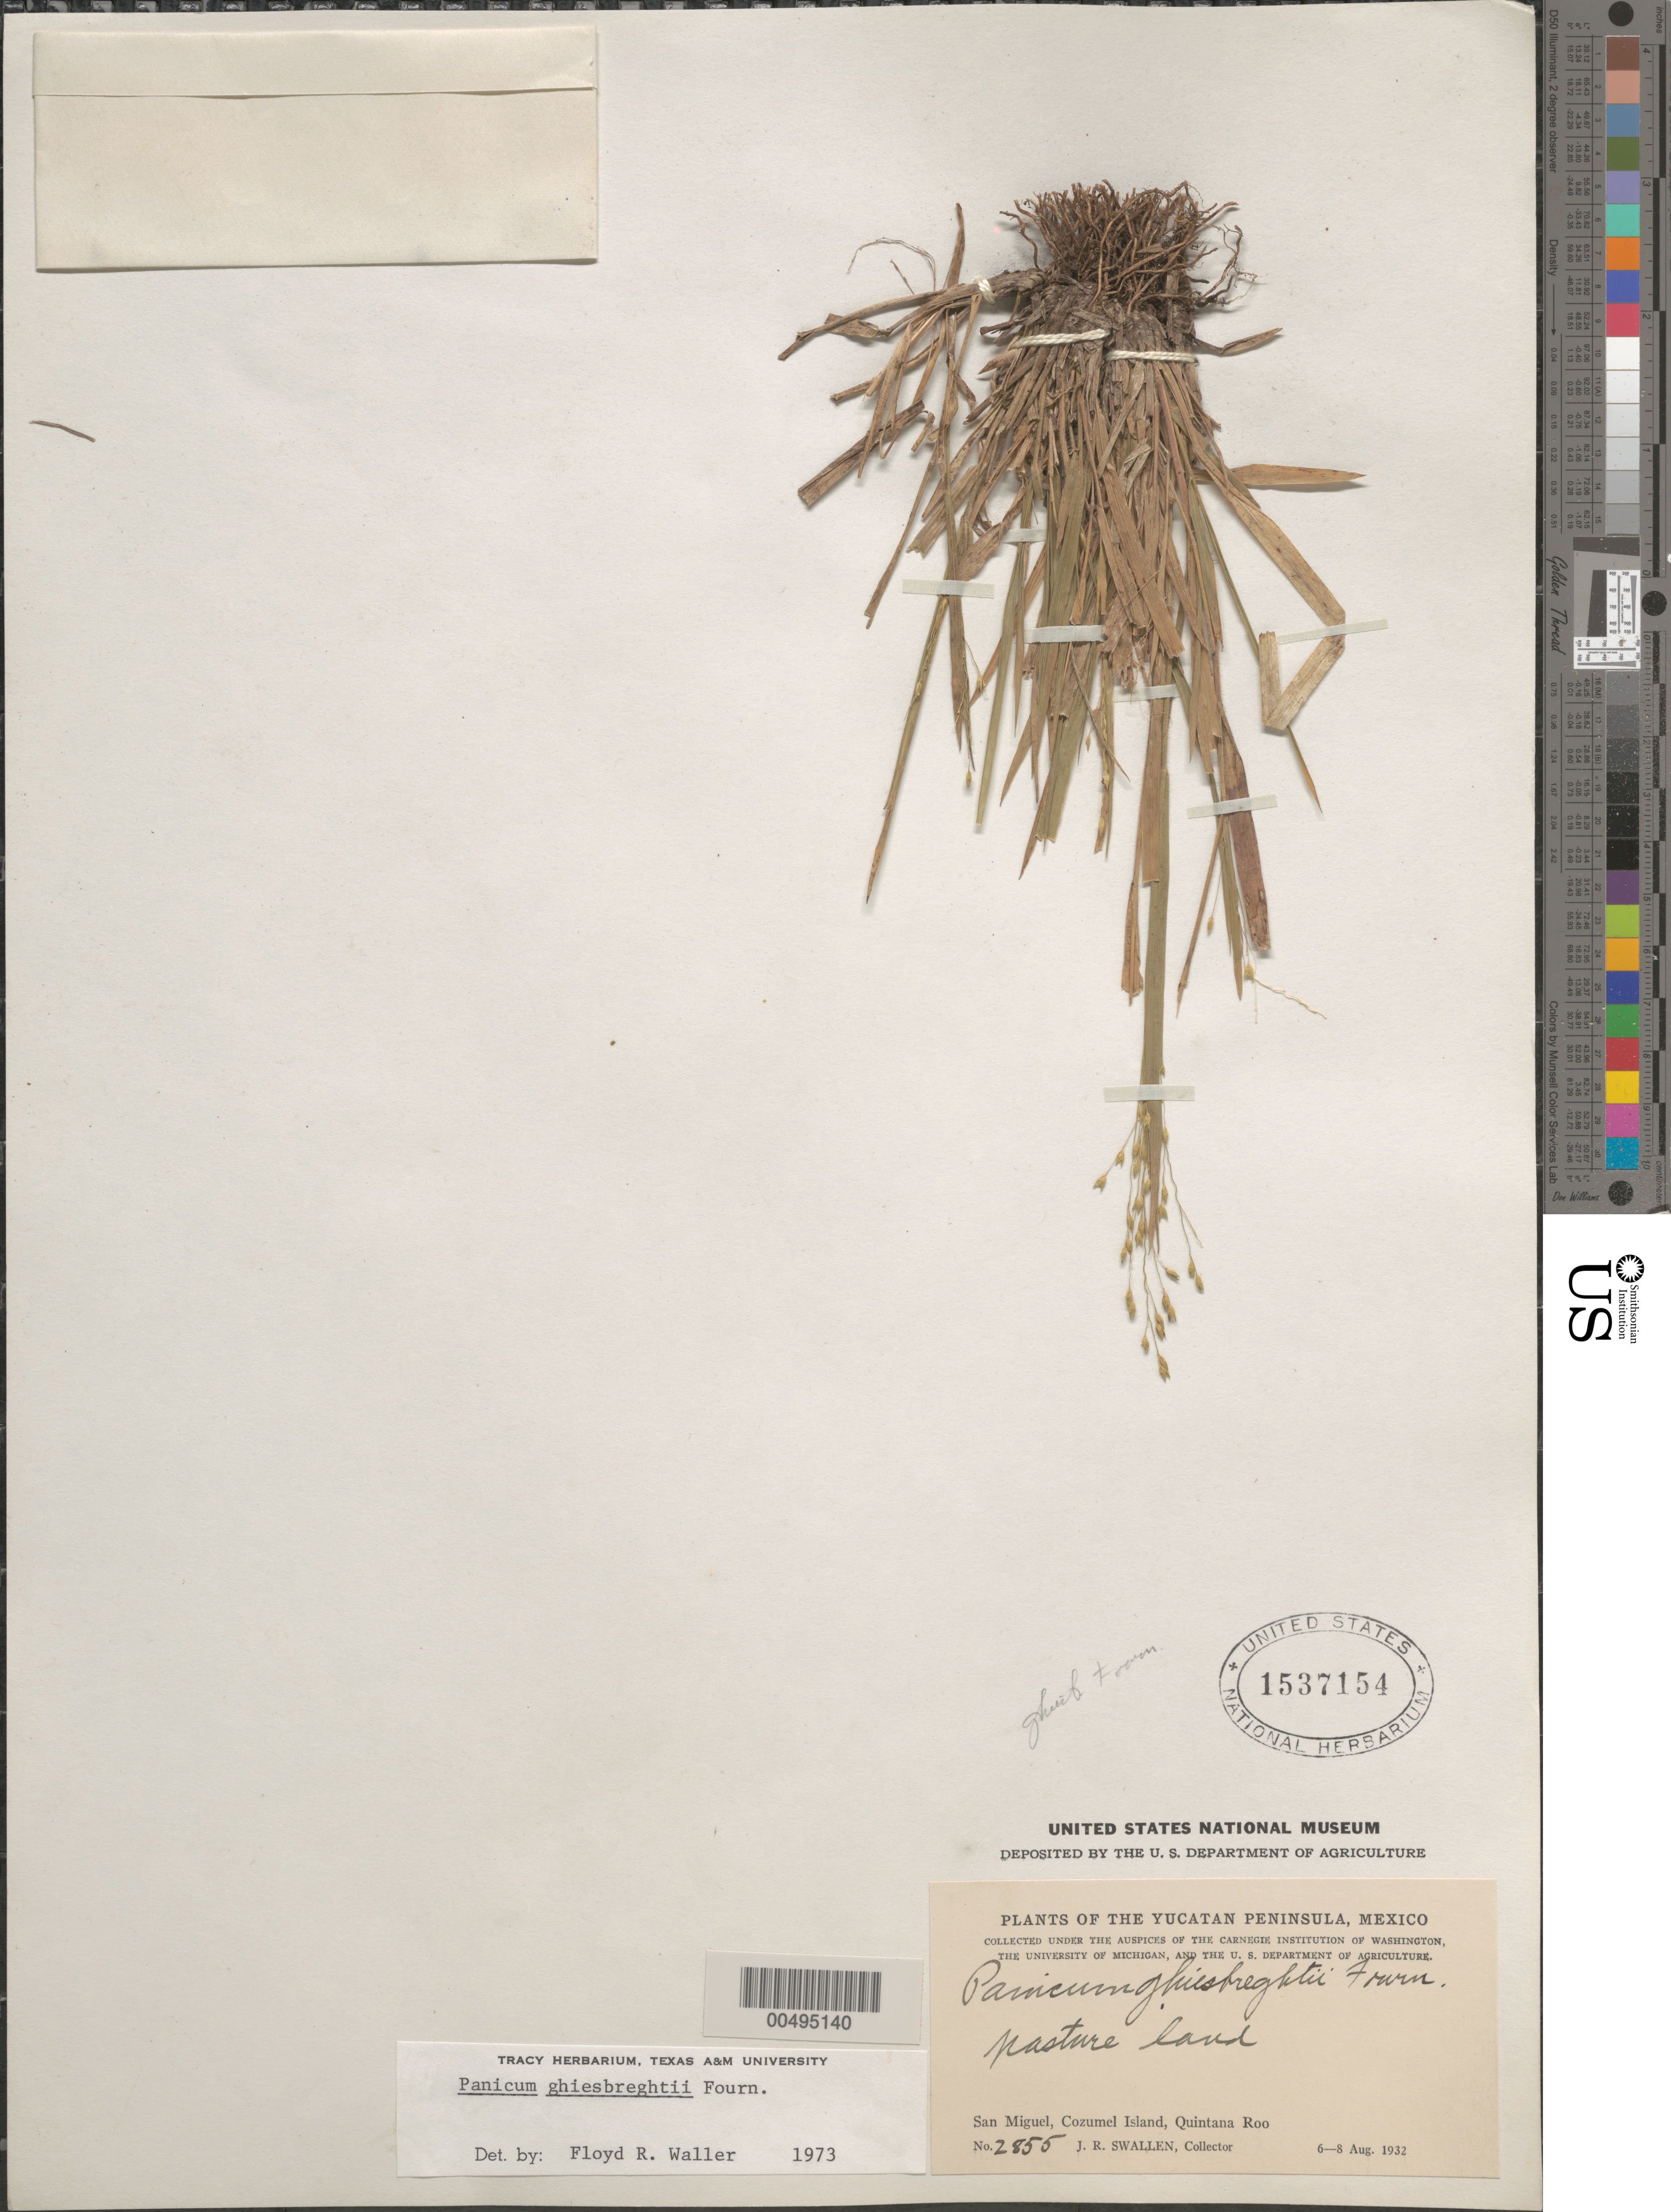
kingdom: Plantae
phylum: Tracheophyta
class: Liliopsida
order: Poales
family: Poaceae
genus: Panicum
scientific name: Panicum ghiesbreghtii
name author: E. Fourn.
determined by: Waller, F. R.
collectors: J. R. Swallen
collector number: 2855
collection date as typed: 6 Aug 1932 to 8 Aug 1932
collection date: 1932-08-06/1932-08-08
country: Mexico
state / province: Quintana Roo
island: Cozumel Island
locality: Yucatan Peninsula, San Miguel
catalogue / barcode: US 1537154